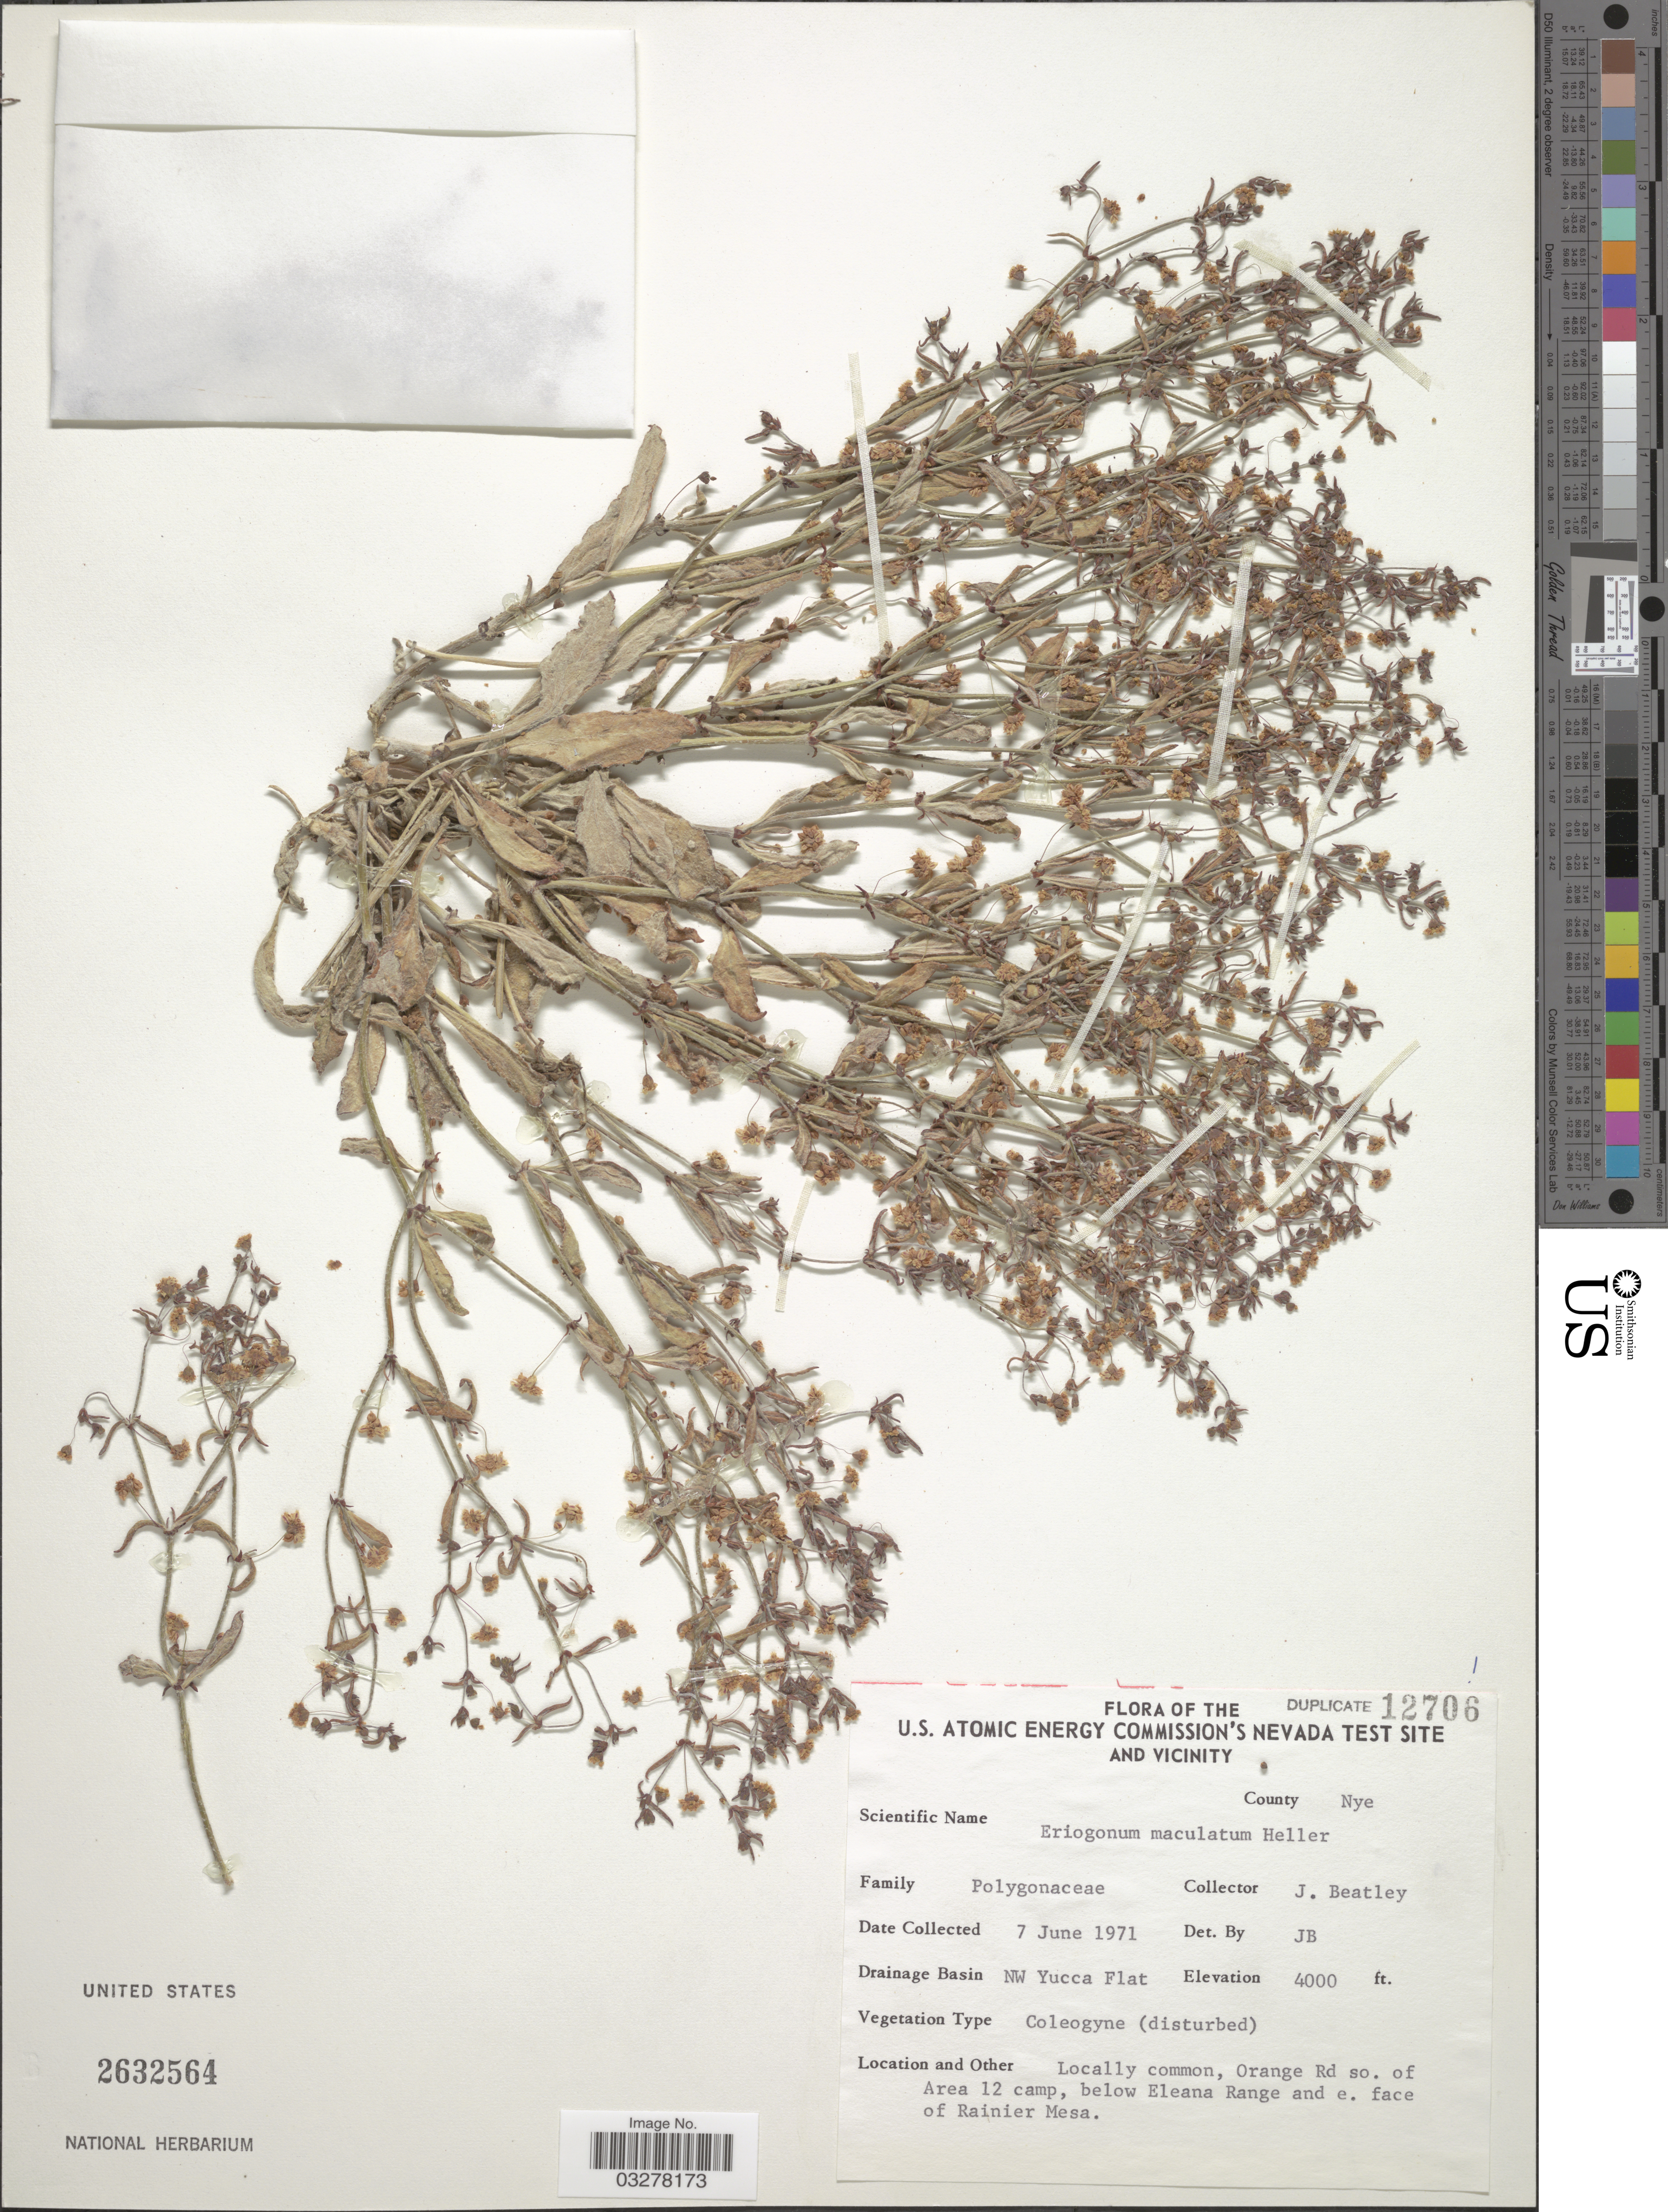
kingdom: Plantae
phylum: Tracheophyta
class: Magnoliopsida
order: Caryophyllales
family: Polygonaceae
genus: Eriogonum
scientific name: Eriogonum maculatum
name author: A. Heller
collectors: J. C. Beatley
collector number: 12706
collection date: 1971-06-07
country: United States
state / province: Nevada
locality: The U.S. Atomic Energy Commission's Nevada Test Site and Vicinity. County Nye. Drainage Basin NW Yucca Flat. Orange Rd so. of Area 12 camp, below Eleana Range and e. face of Rainier Mesa.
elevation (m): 1219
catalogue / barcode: US 2632564